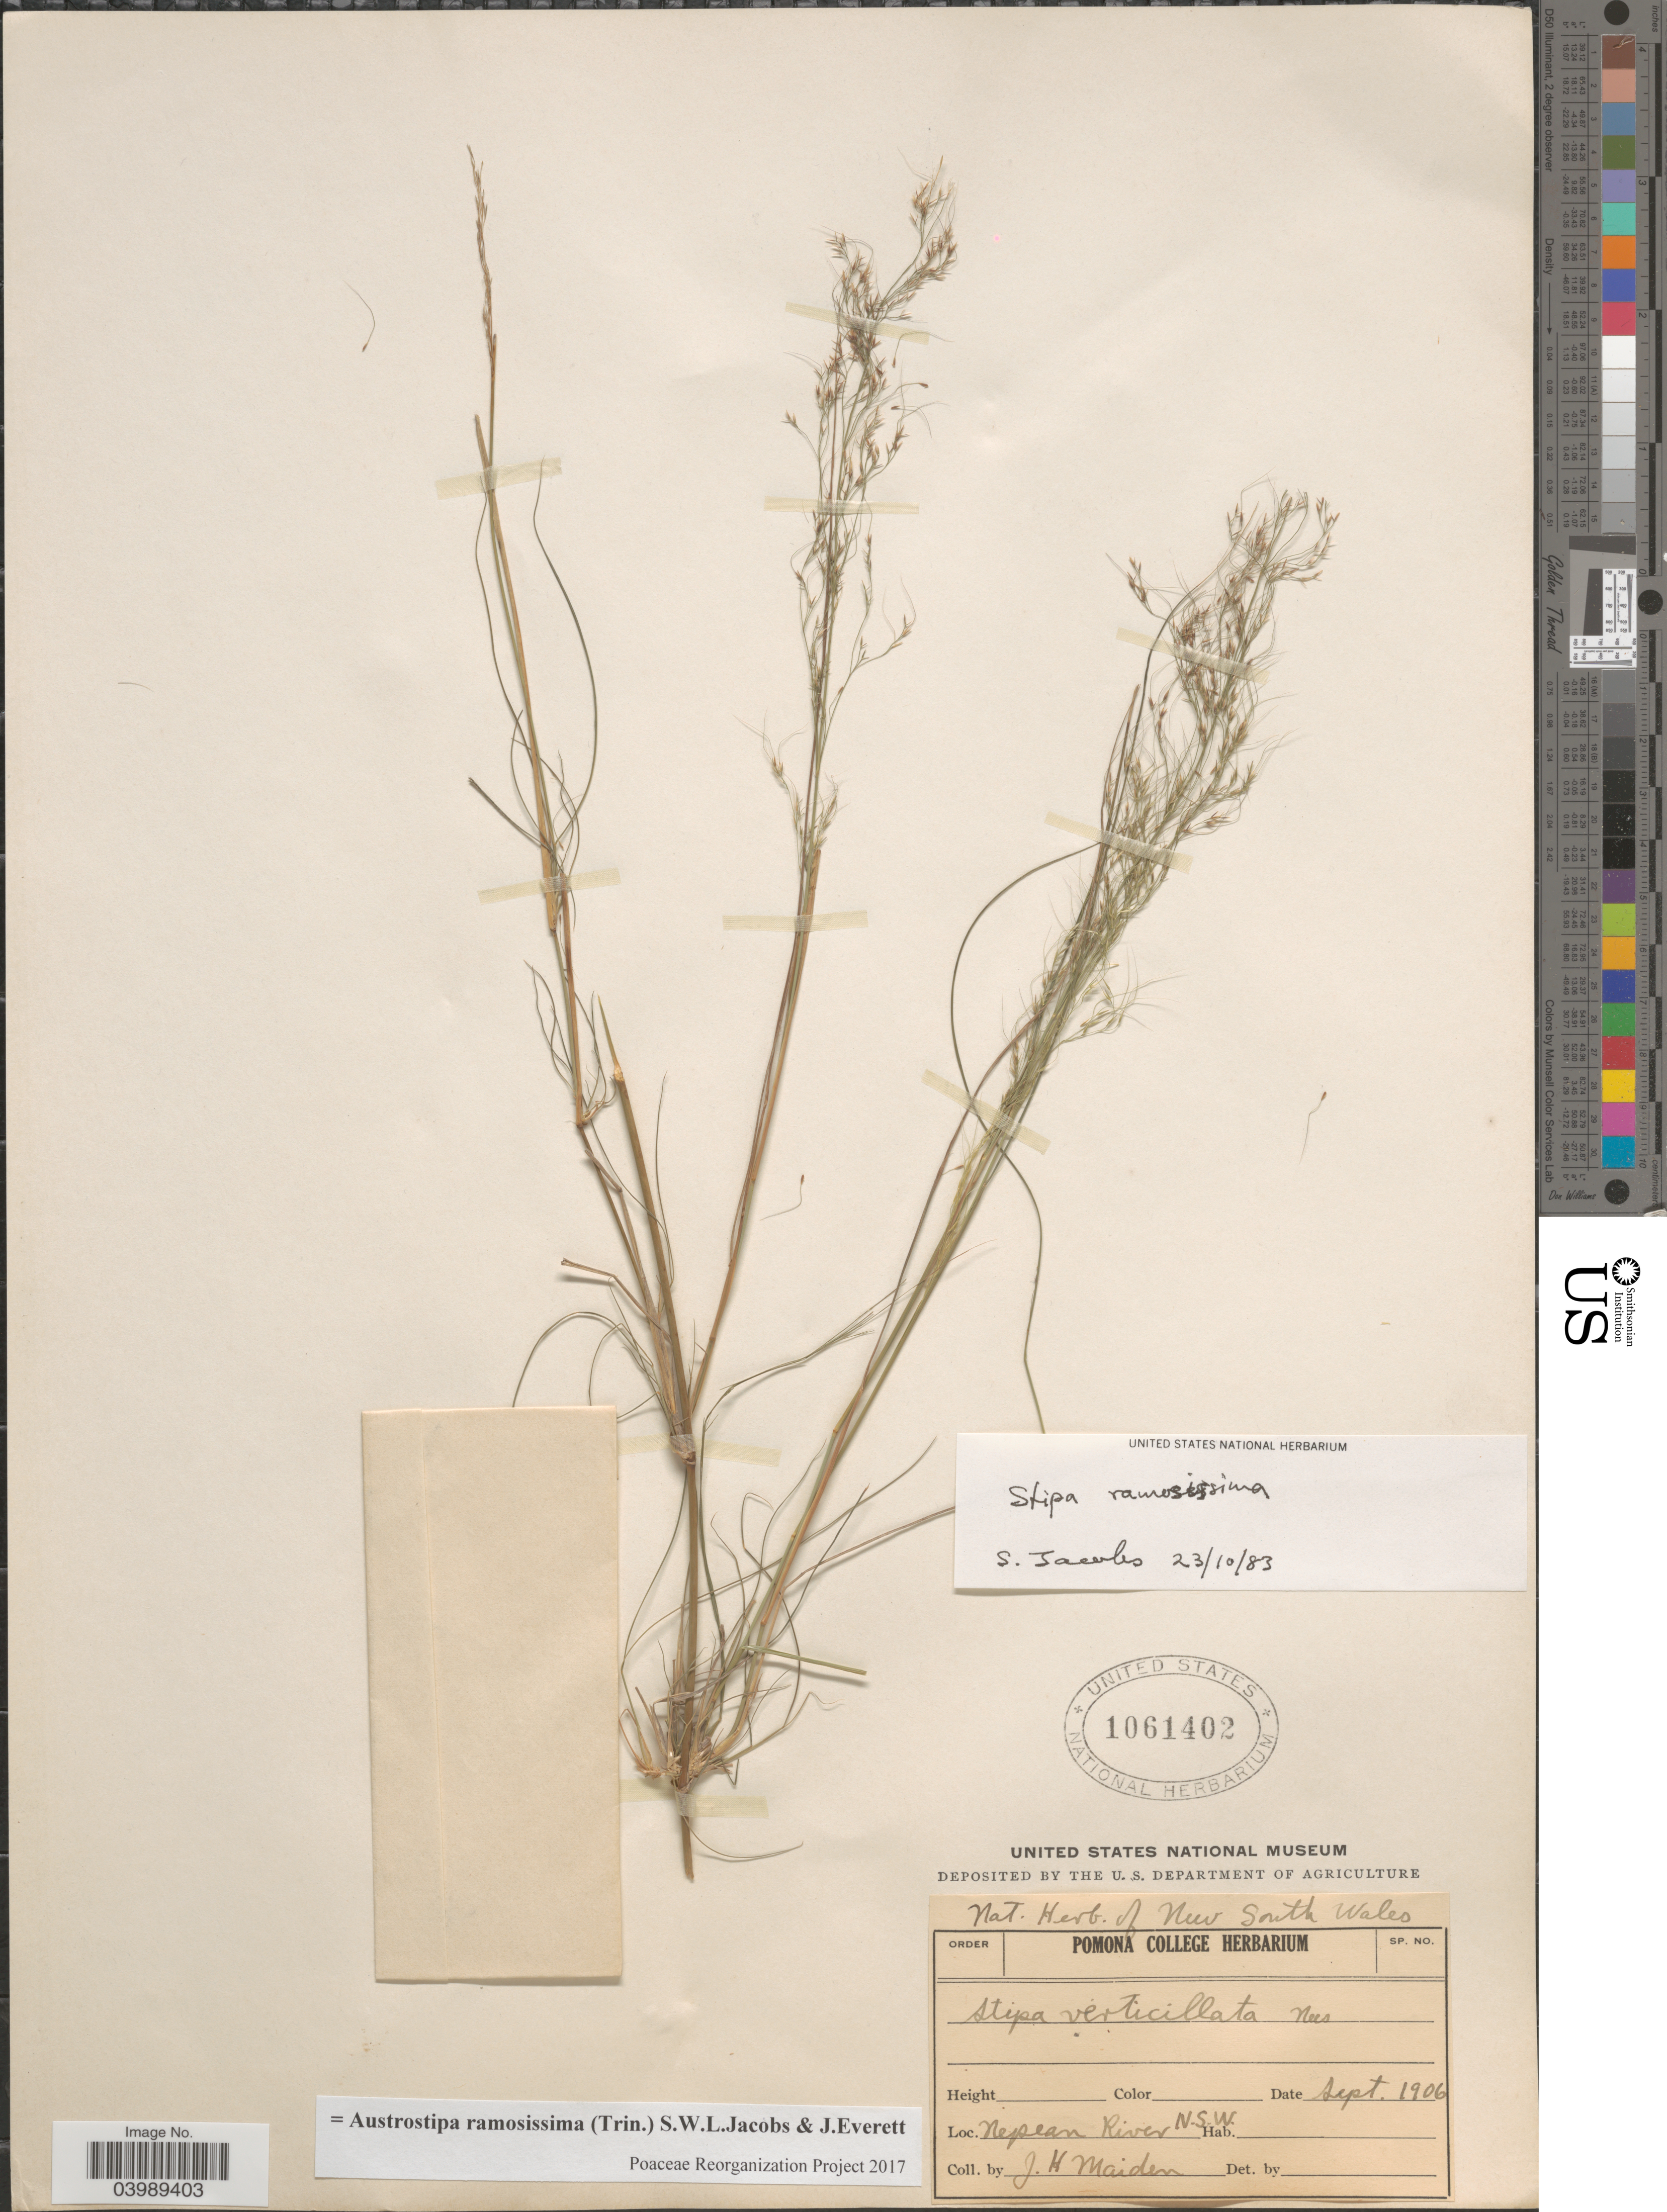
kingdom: Plantae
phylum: Tracheophyta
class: Liliopsida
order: Poales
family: Poaceae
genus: Austrostipa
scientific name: Austrostipa ramosissima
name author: (Trin.) S.W.L. Jacobs & J. Everett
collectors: J. Maiden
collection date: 1906-09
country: Australia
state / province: New South Wales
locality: Nepean River.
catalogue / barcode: US 1061402